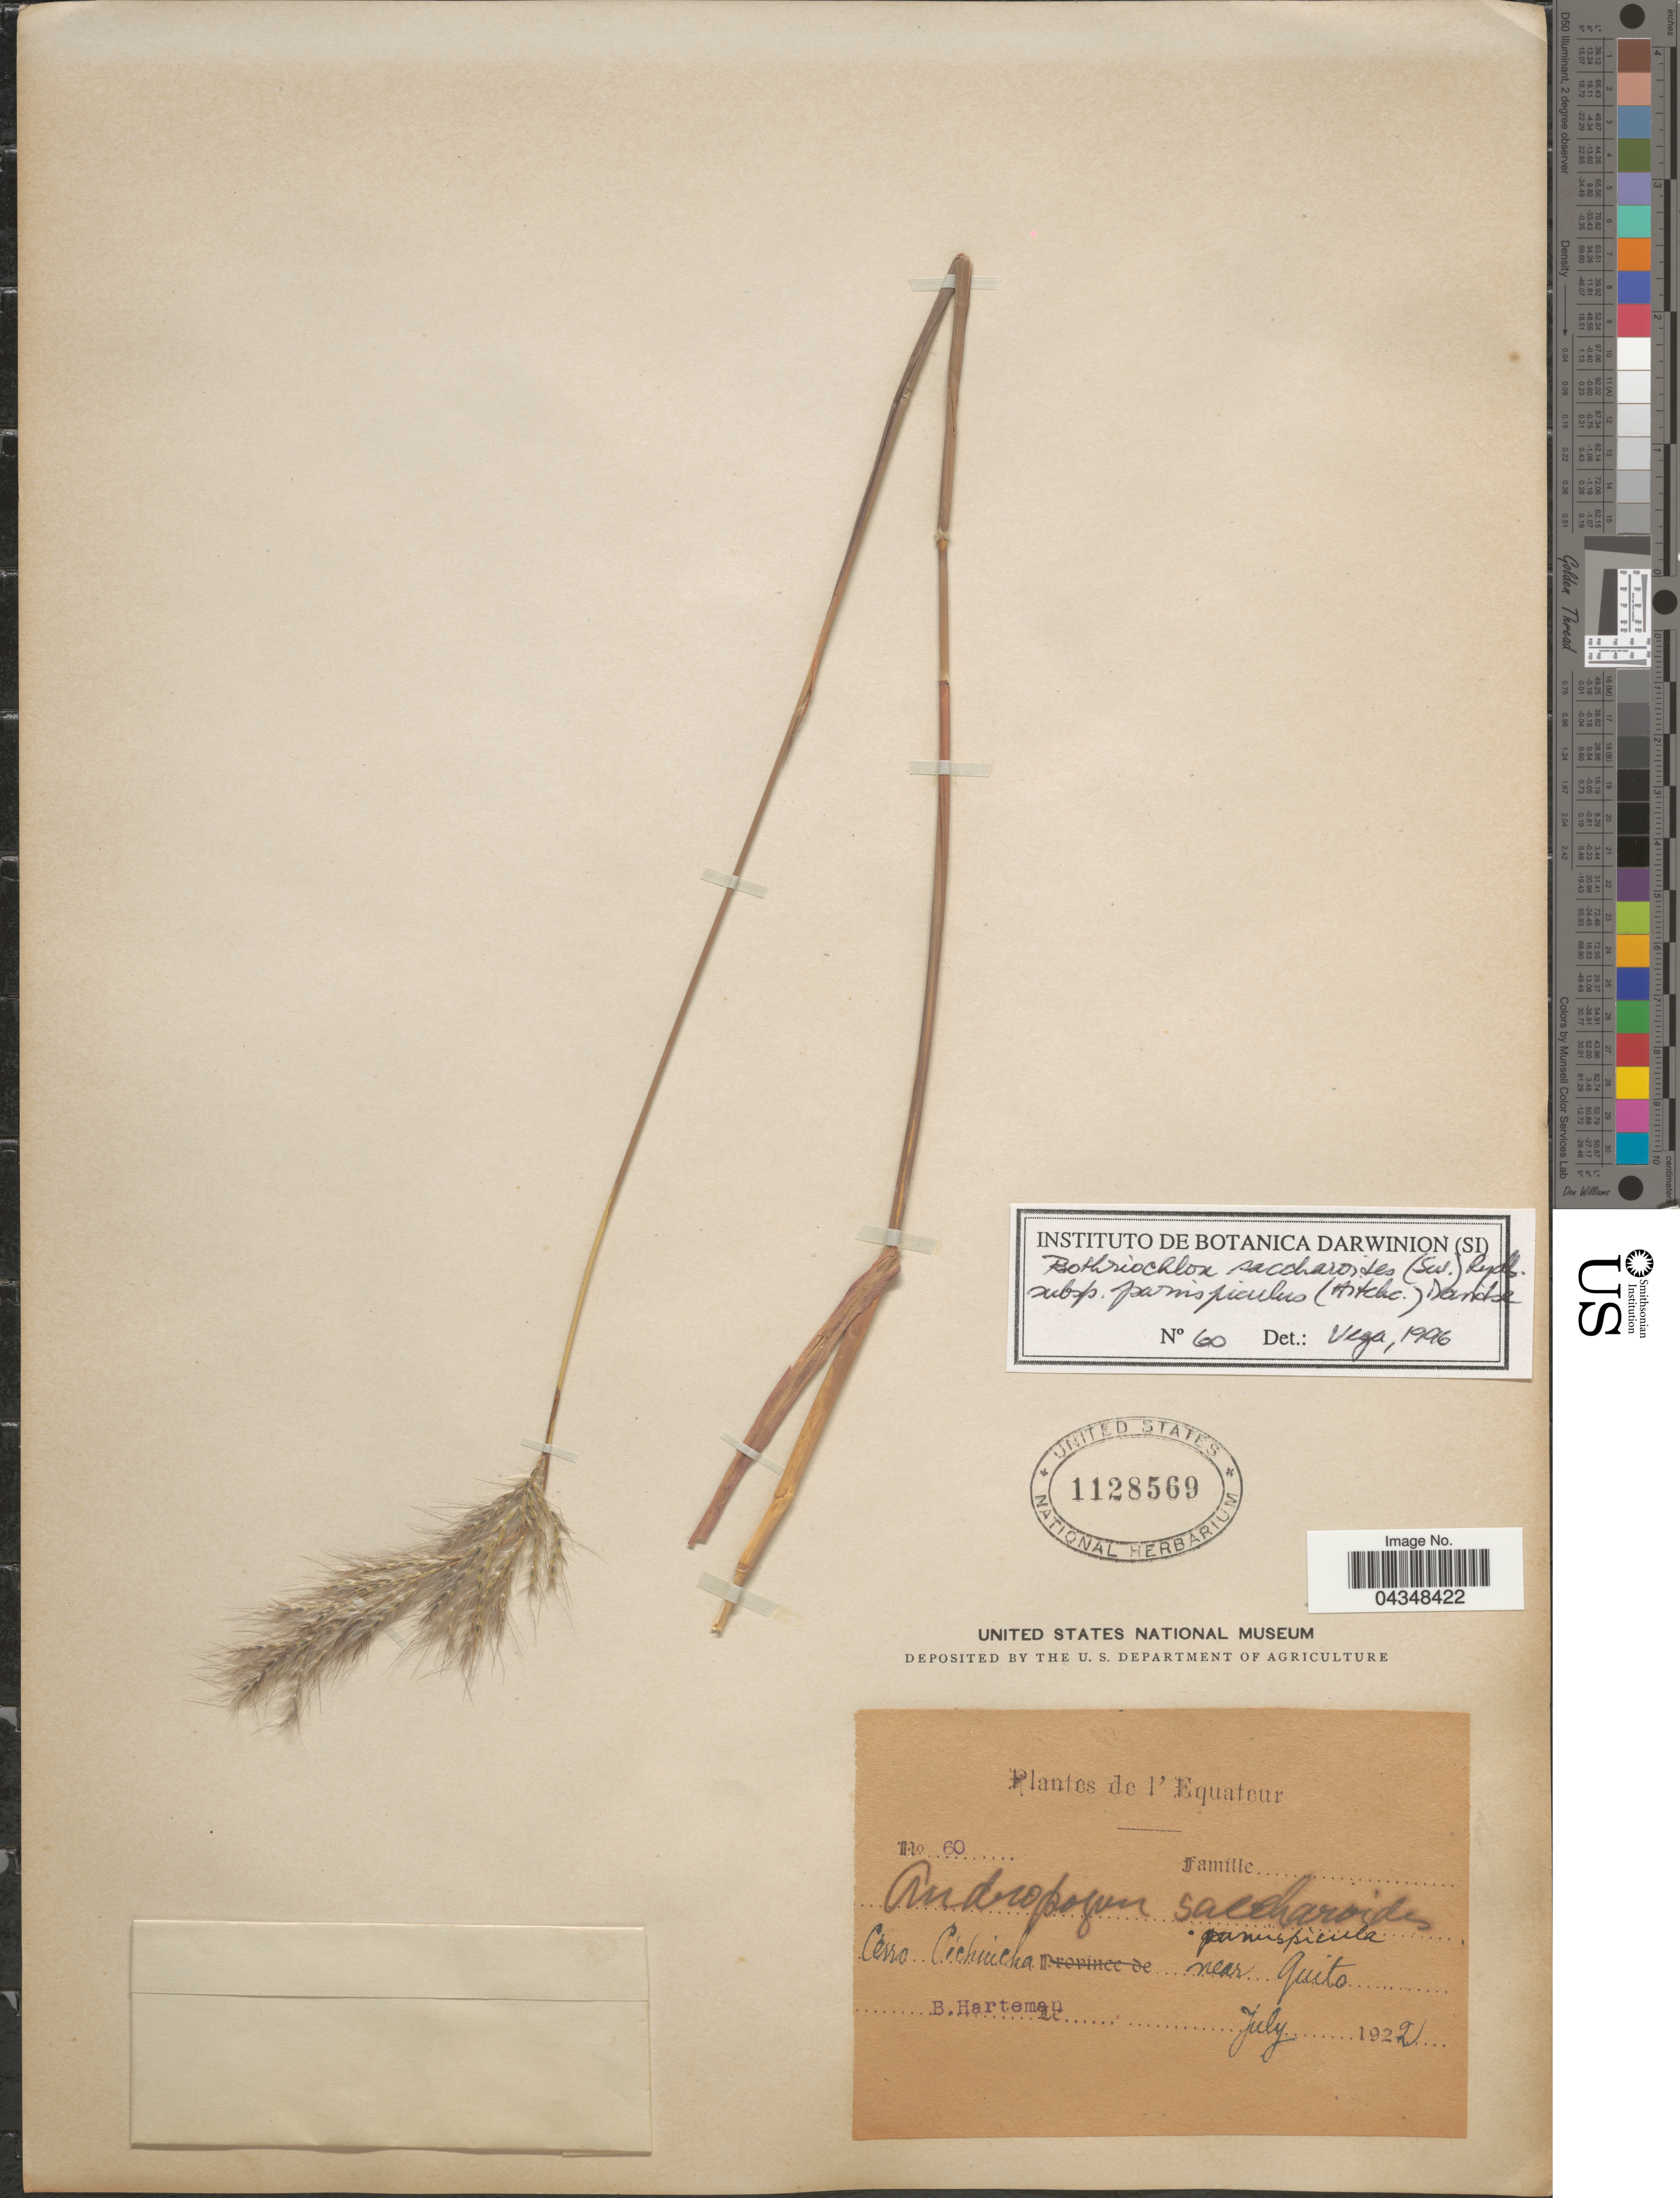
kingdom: Plantae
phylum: Tracheophyta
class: Liliopsida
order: Poales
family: Poaceae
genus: Bothriochloa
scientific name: Bothriochloa saccharoides var. parvispicula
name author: (Hitchc.) Tovar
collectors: B. Harteman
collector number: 60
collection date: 1922-07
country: Ecuador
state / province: Pichincha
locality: Cerro Pichincha near Quito.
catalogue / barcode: US 1128569